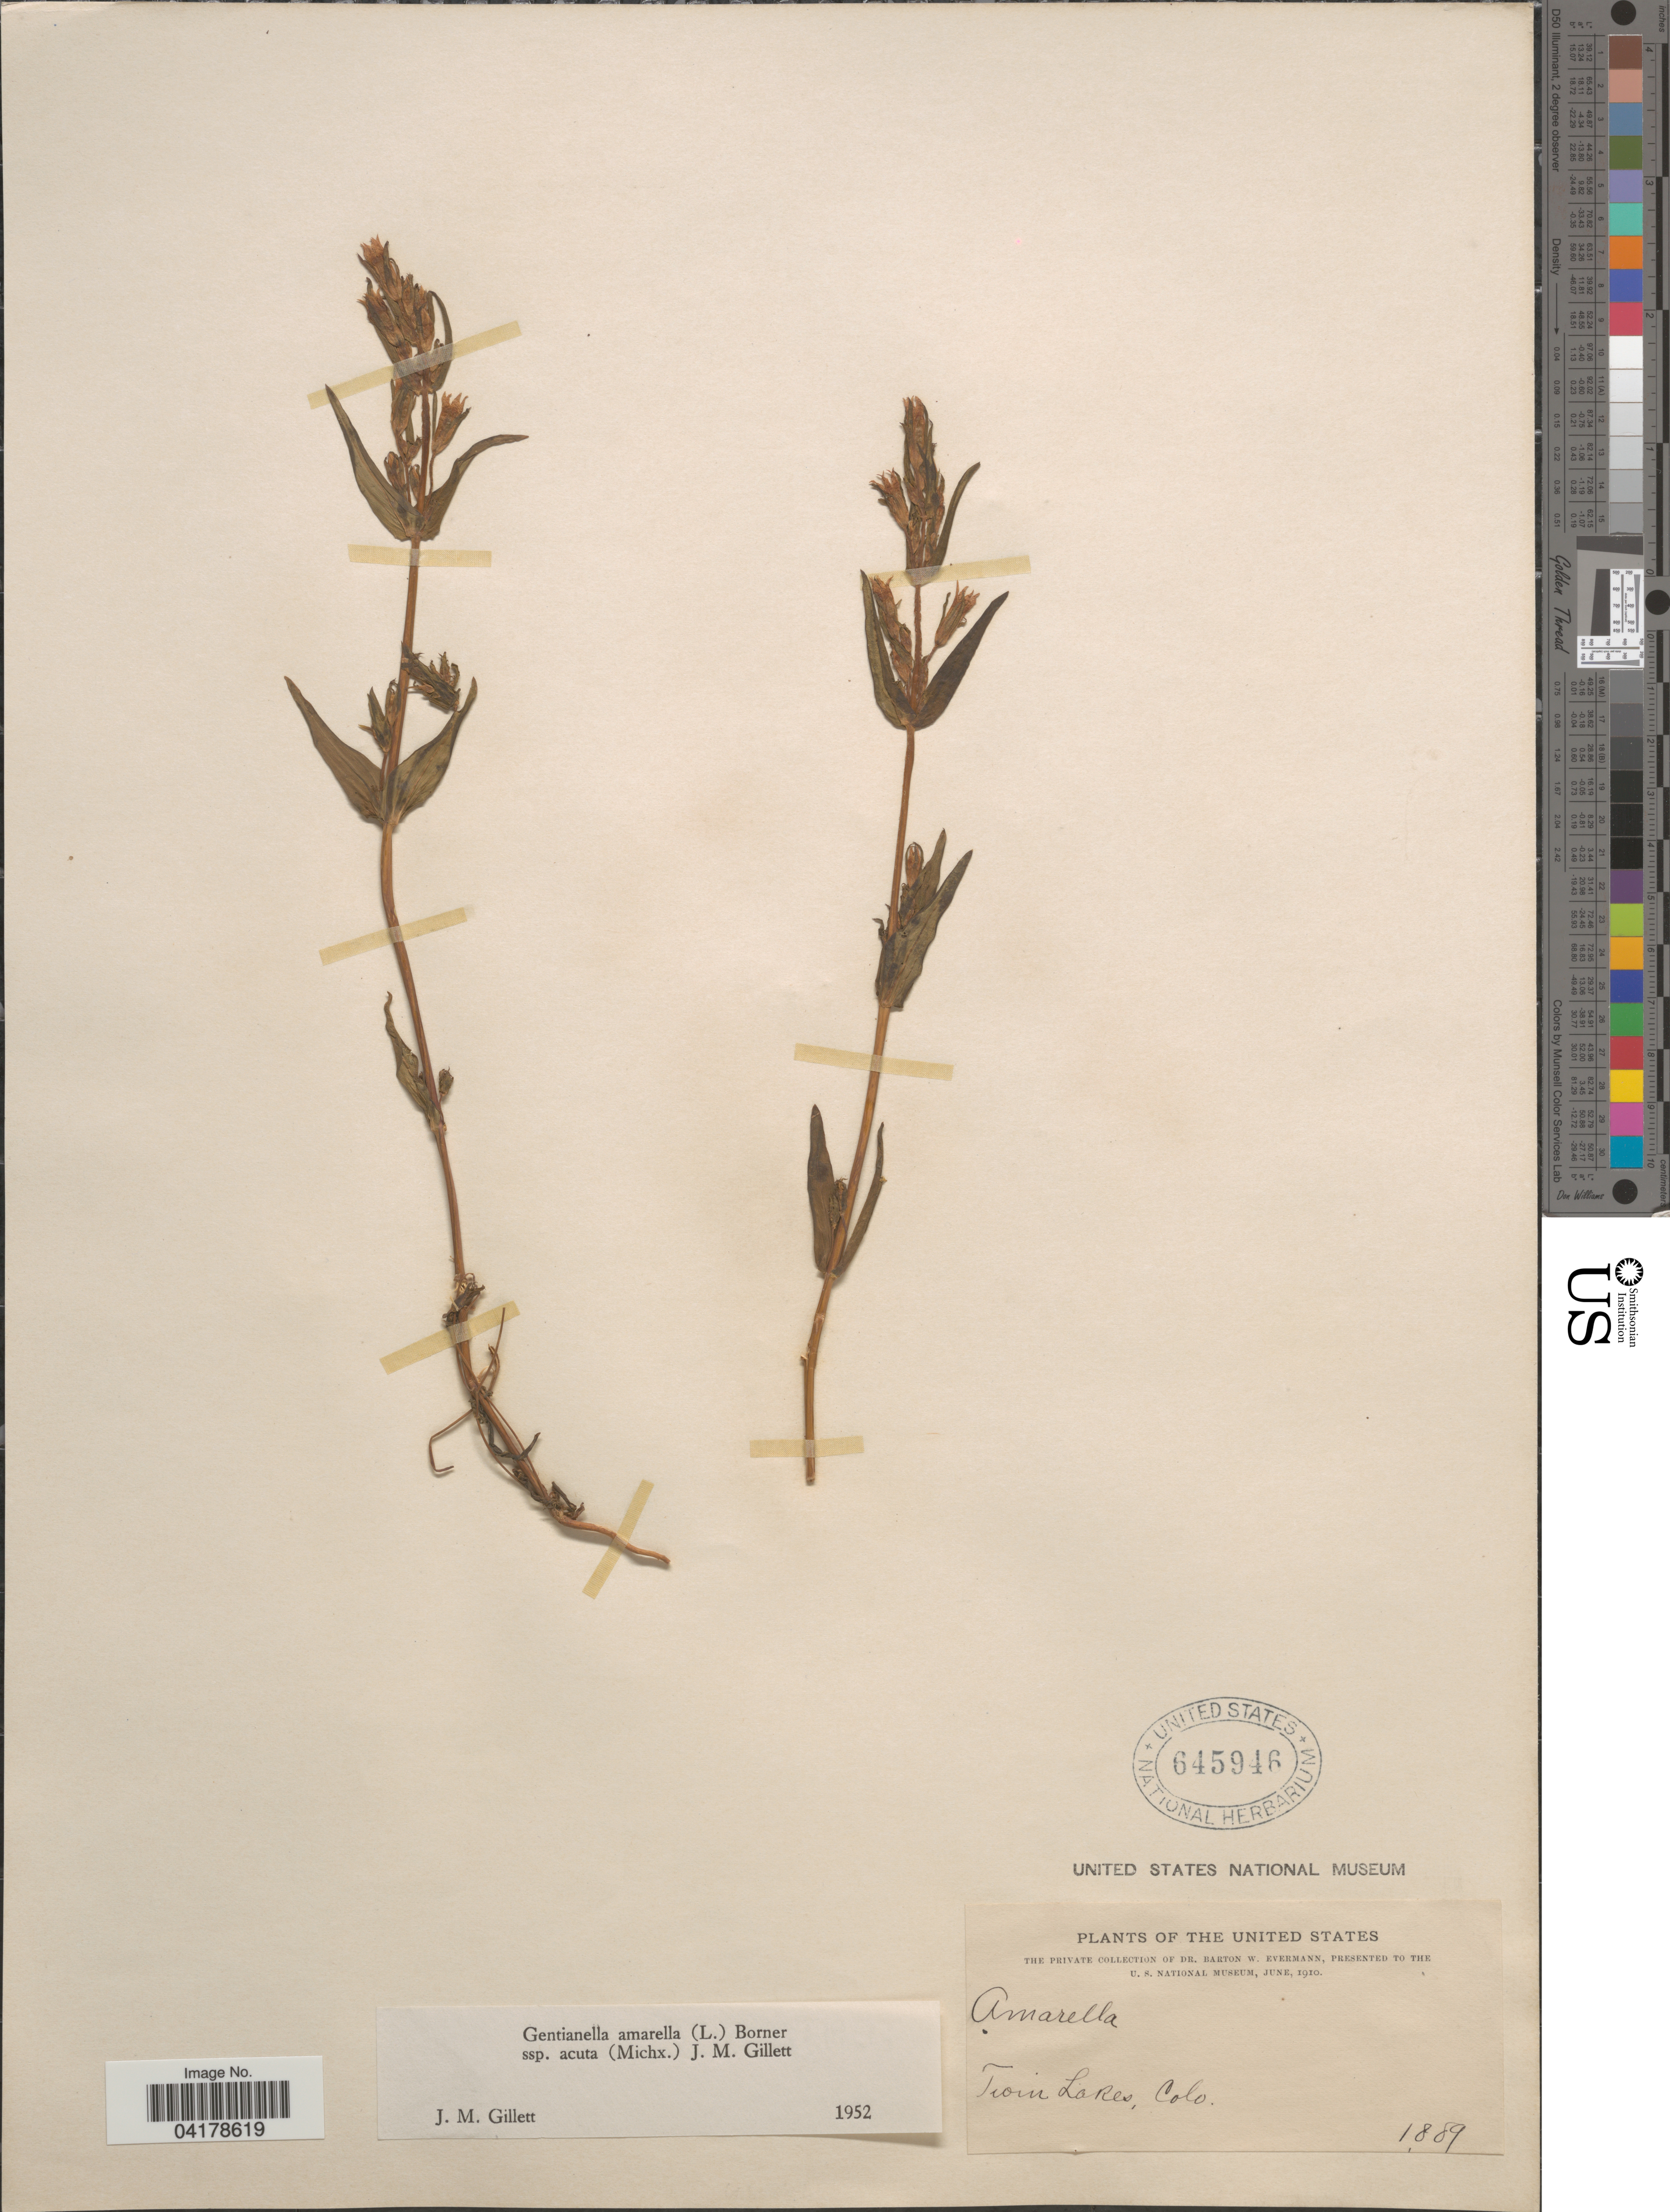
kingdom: Plantae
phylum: Tracheophyta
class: Magnoliopsida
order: Gentianales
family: Gentianaceae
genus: Gentianella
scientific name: Gentianella amarella subsp. acuta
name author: (Michx.) J.M. Gillett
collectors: B. W. Evermann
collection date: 1889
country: United States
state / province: Colorado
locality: Twin Lakes.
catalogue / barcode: US 645946